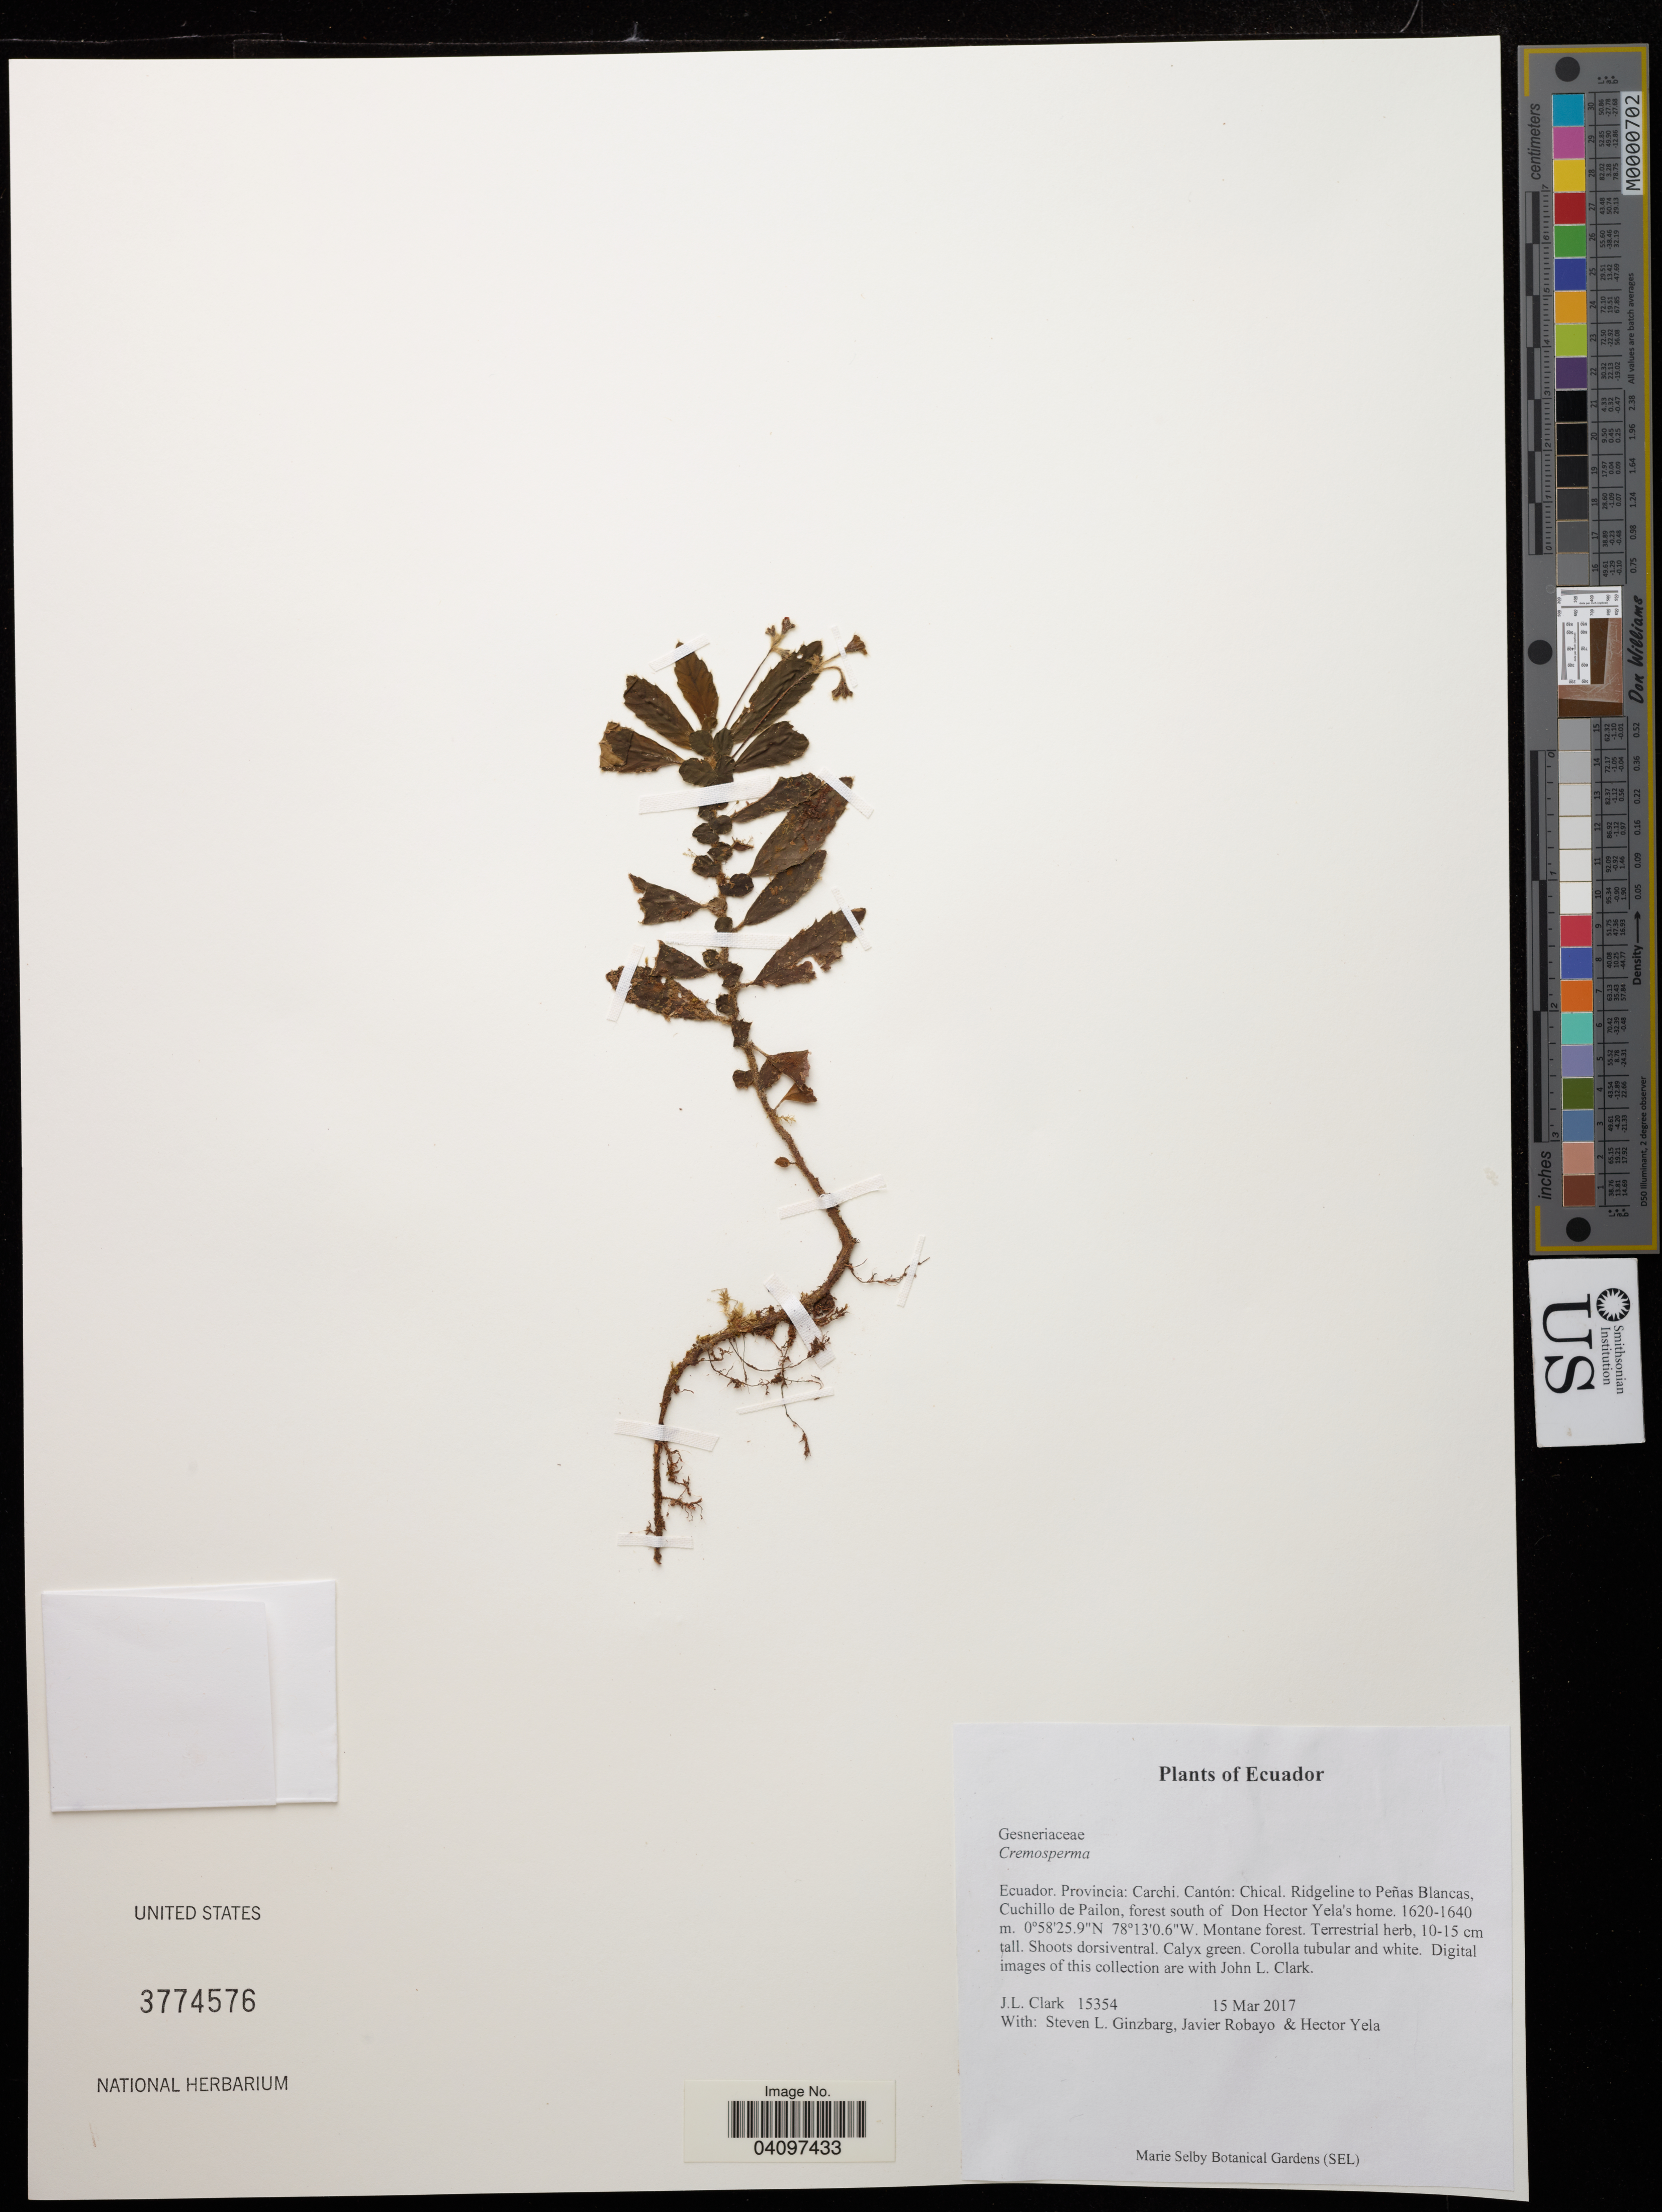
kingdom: Plantae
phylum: Tracheophyta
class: Magnoliopsida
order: Lamiales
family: Gesneriaceae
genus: Cremosperma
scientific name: Cremosperma sp.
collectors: J. Clark, S. Ginzbarg & J. Robayo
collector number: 15354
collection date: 2017-03-15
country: Ecuador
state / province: Carchi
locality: Cantón: Chical. Ridgeline to Peñas Blancas, Cuchillo de Pailon, forest south of Don Hector Yela's home.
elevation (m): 1620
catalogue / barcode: US 3774576